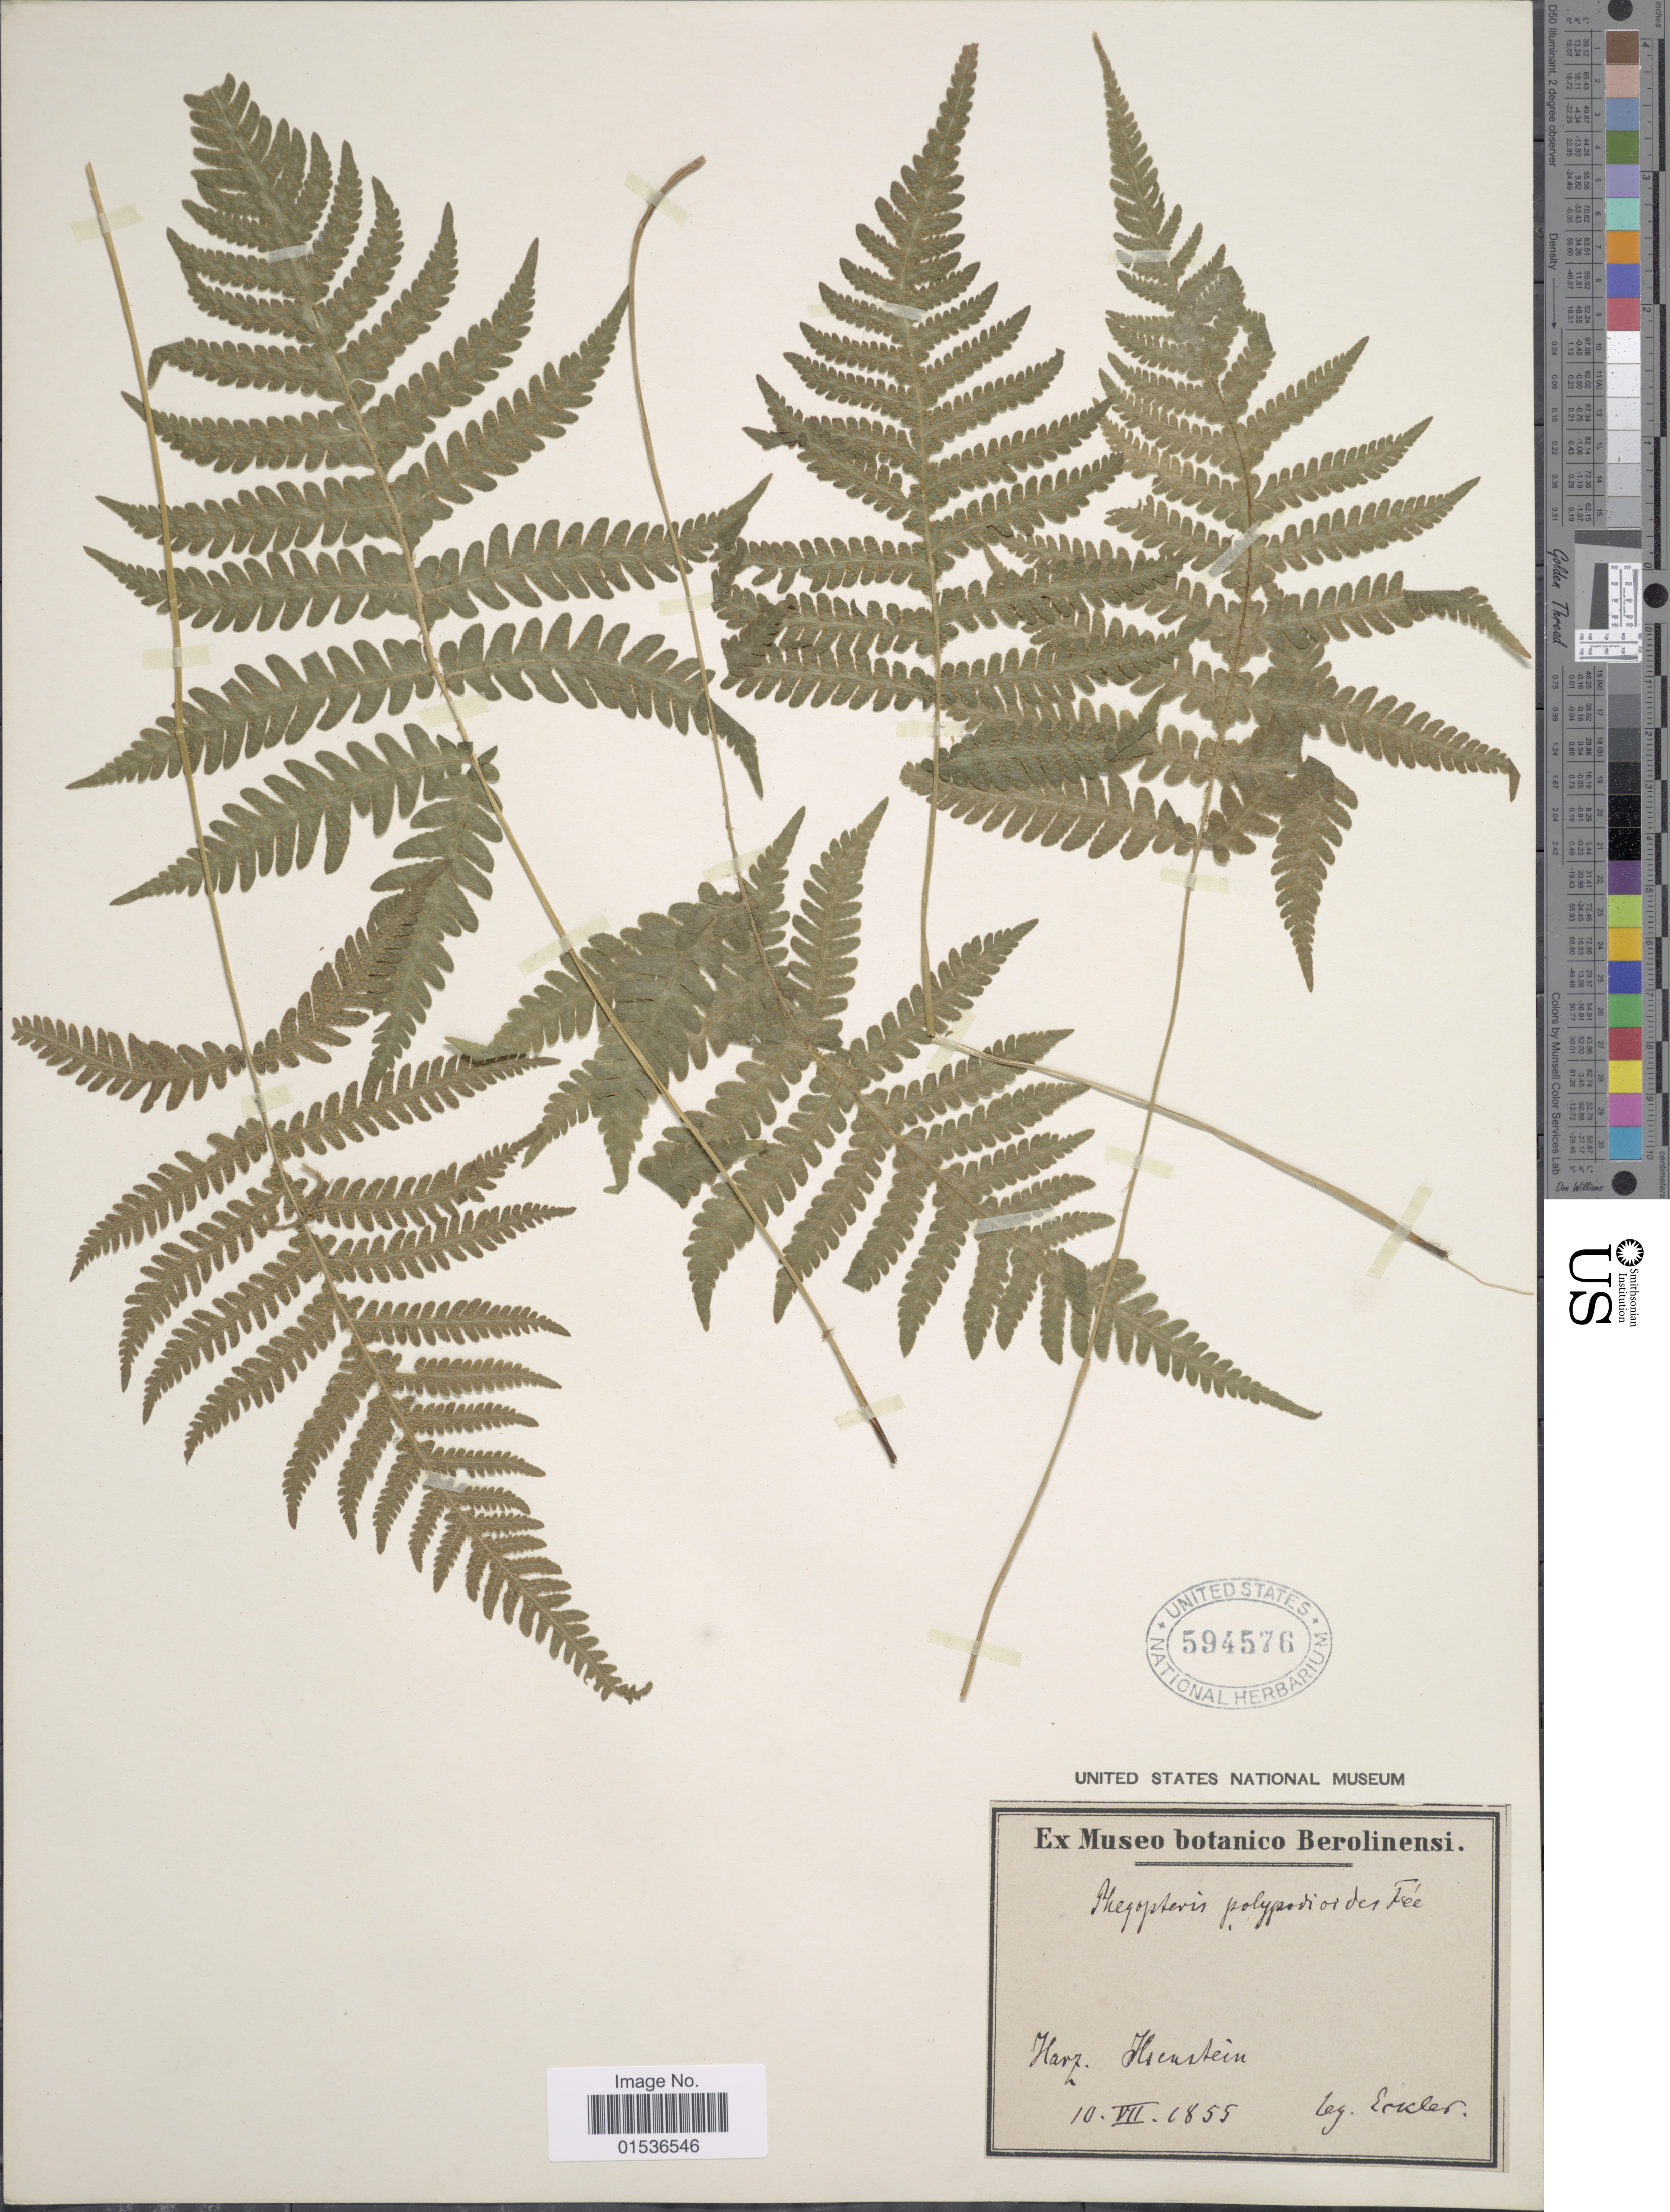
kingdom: Plantae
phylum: Tracheophyta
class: Polypodiopsida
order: Polypodiales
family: Thelypteridaceae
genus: Phegopteris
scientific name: Phegopteris connectilis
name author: (Michx.) Watt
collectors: Eckler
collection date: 1855-07-10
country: Germany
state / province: Sachsen-Anhalt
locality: Harz. Hsenstein. [interpreted]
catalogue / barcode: US 594576